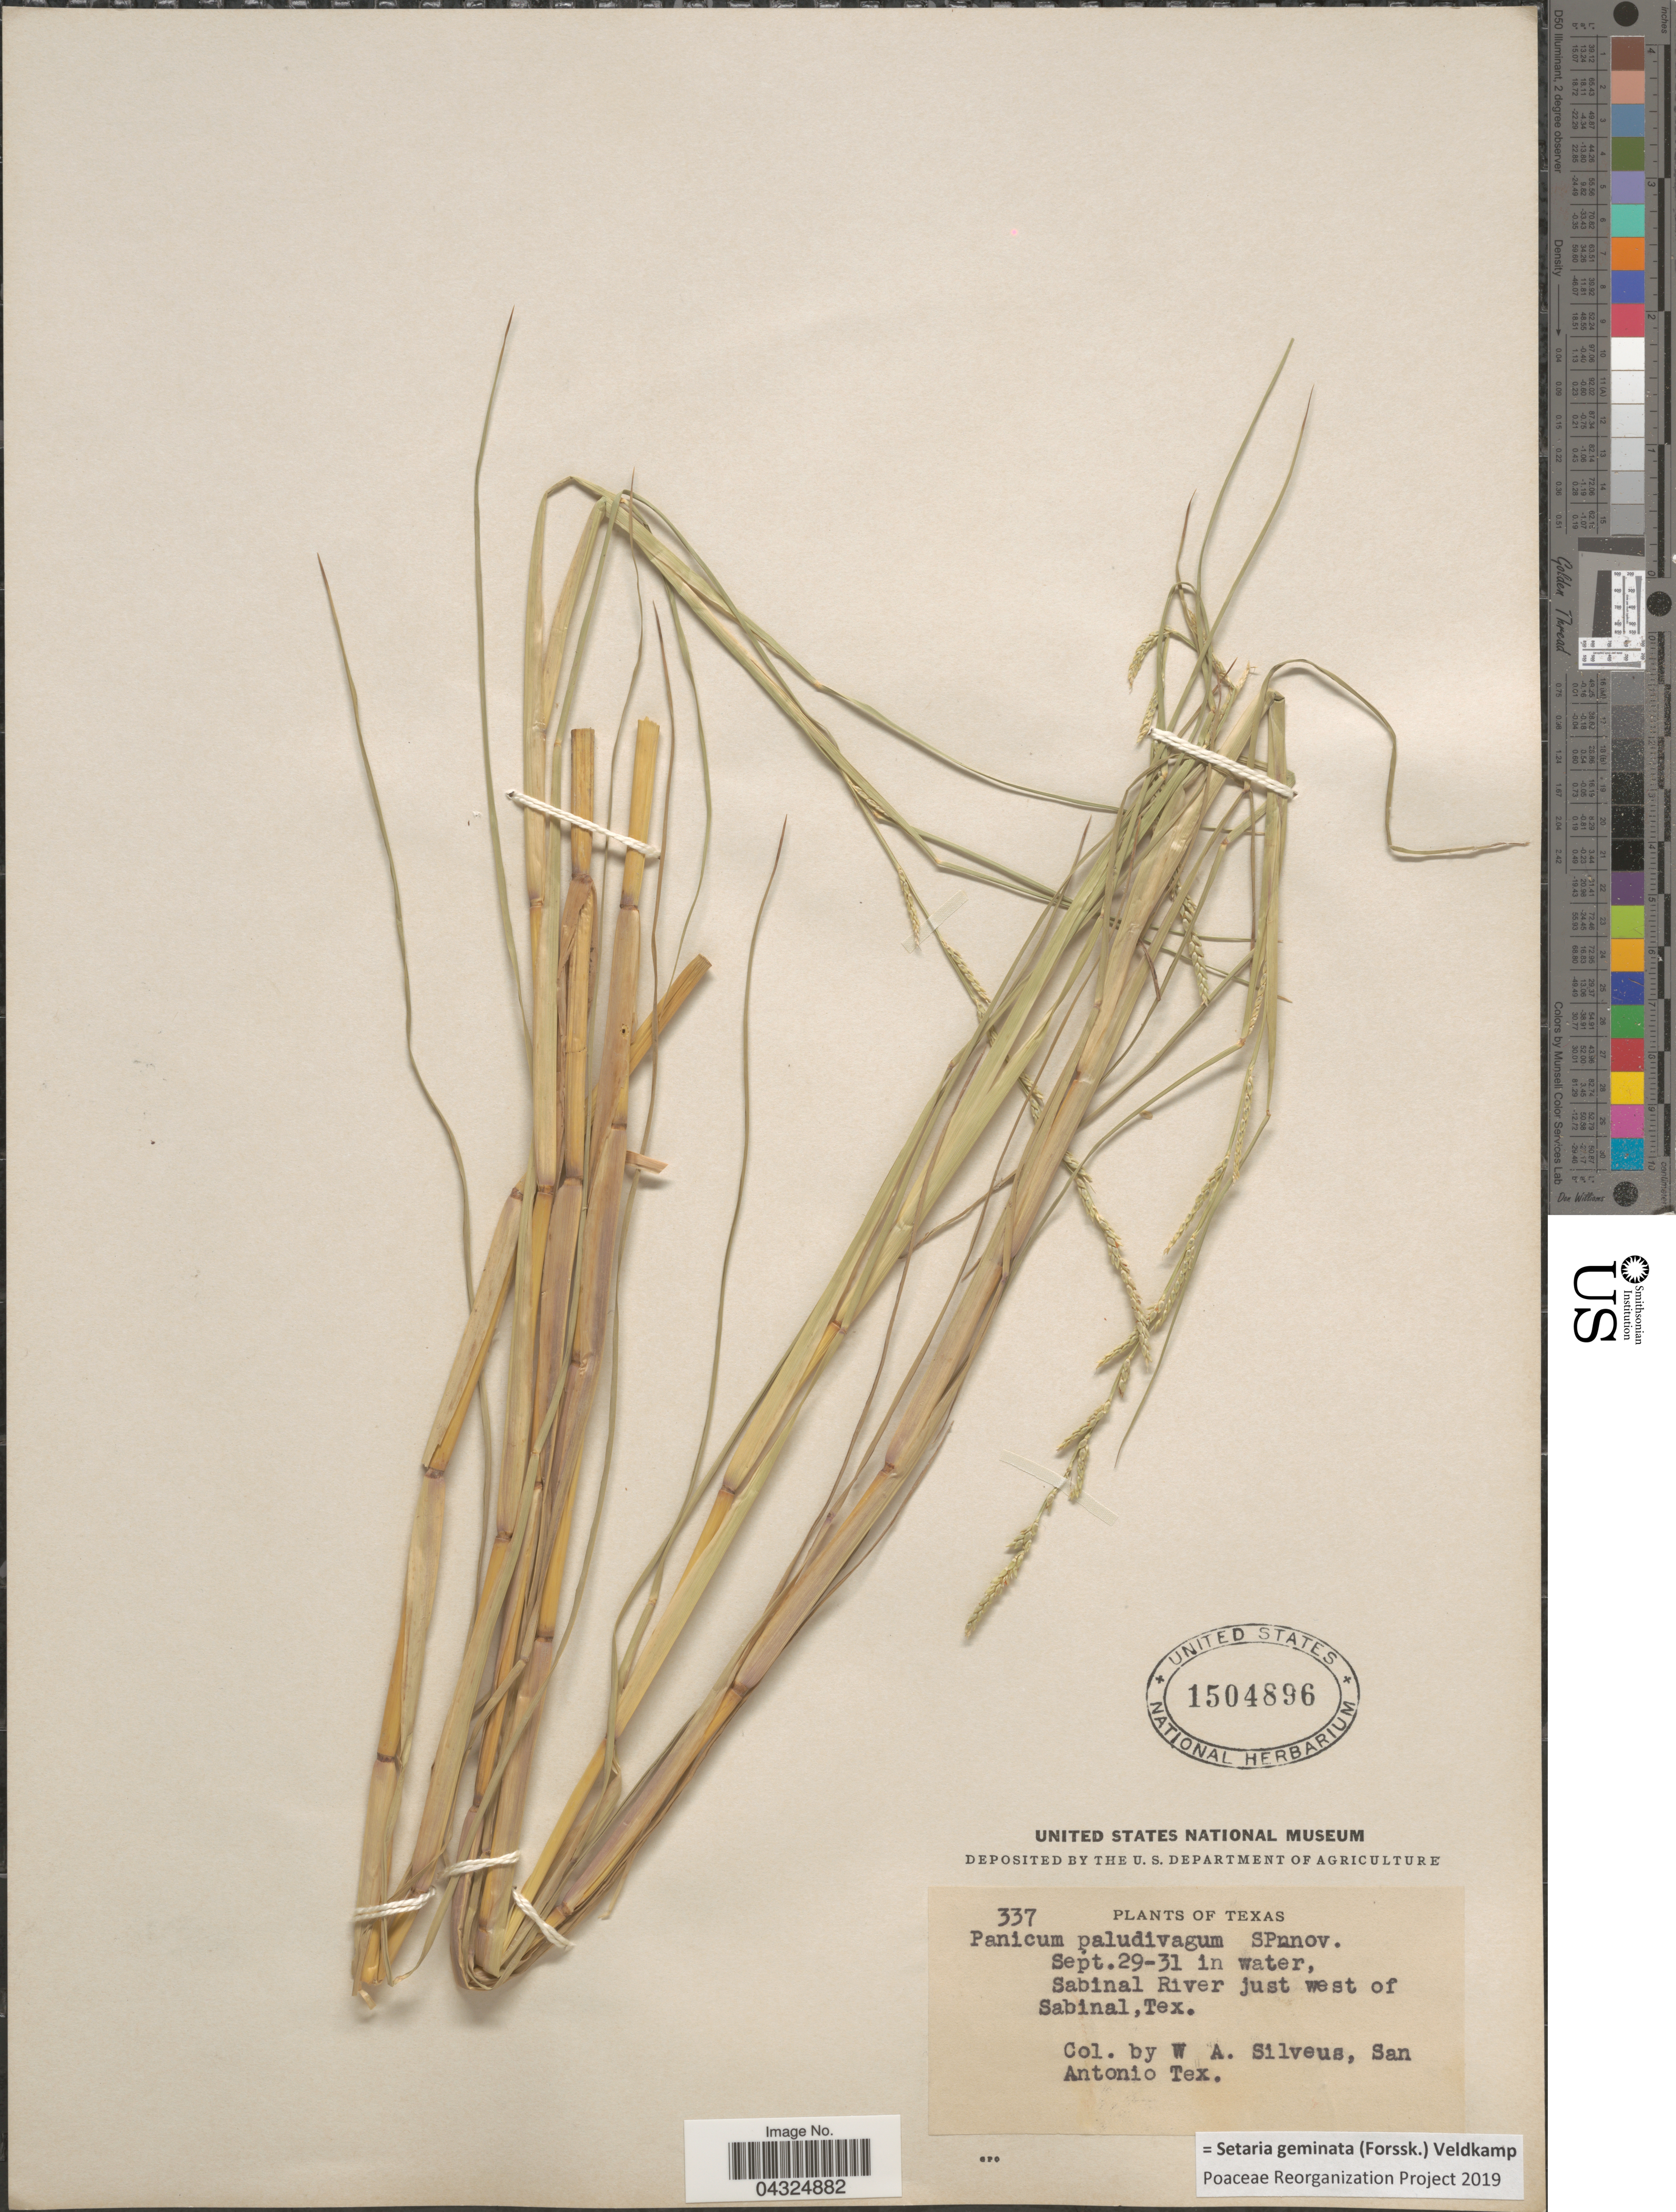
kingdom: Plantae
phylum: Tracheophyta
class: Liliopsida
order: Poales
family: Poaceae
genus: Setaria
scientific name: Setaria geminata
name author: (Forssk.) Veldkamp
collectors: W. Silveus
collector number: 337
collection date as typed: Transcribed d/m/y: 29/9/31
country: United States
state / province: Texas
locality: In water, Sabinal River just west of Sabinal.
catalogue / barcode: US 1504896